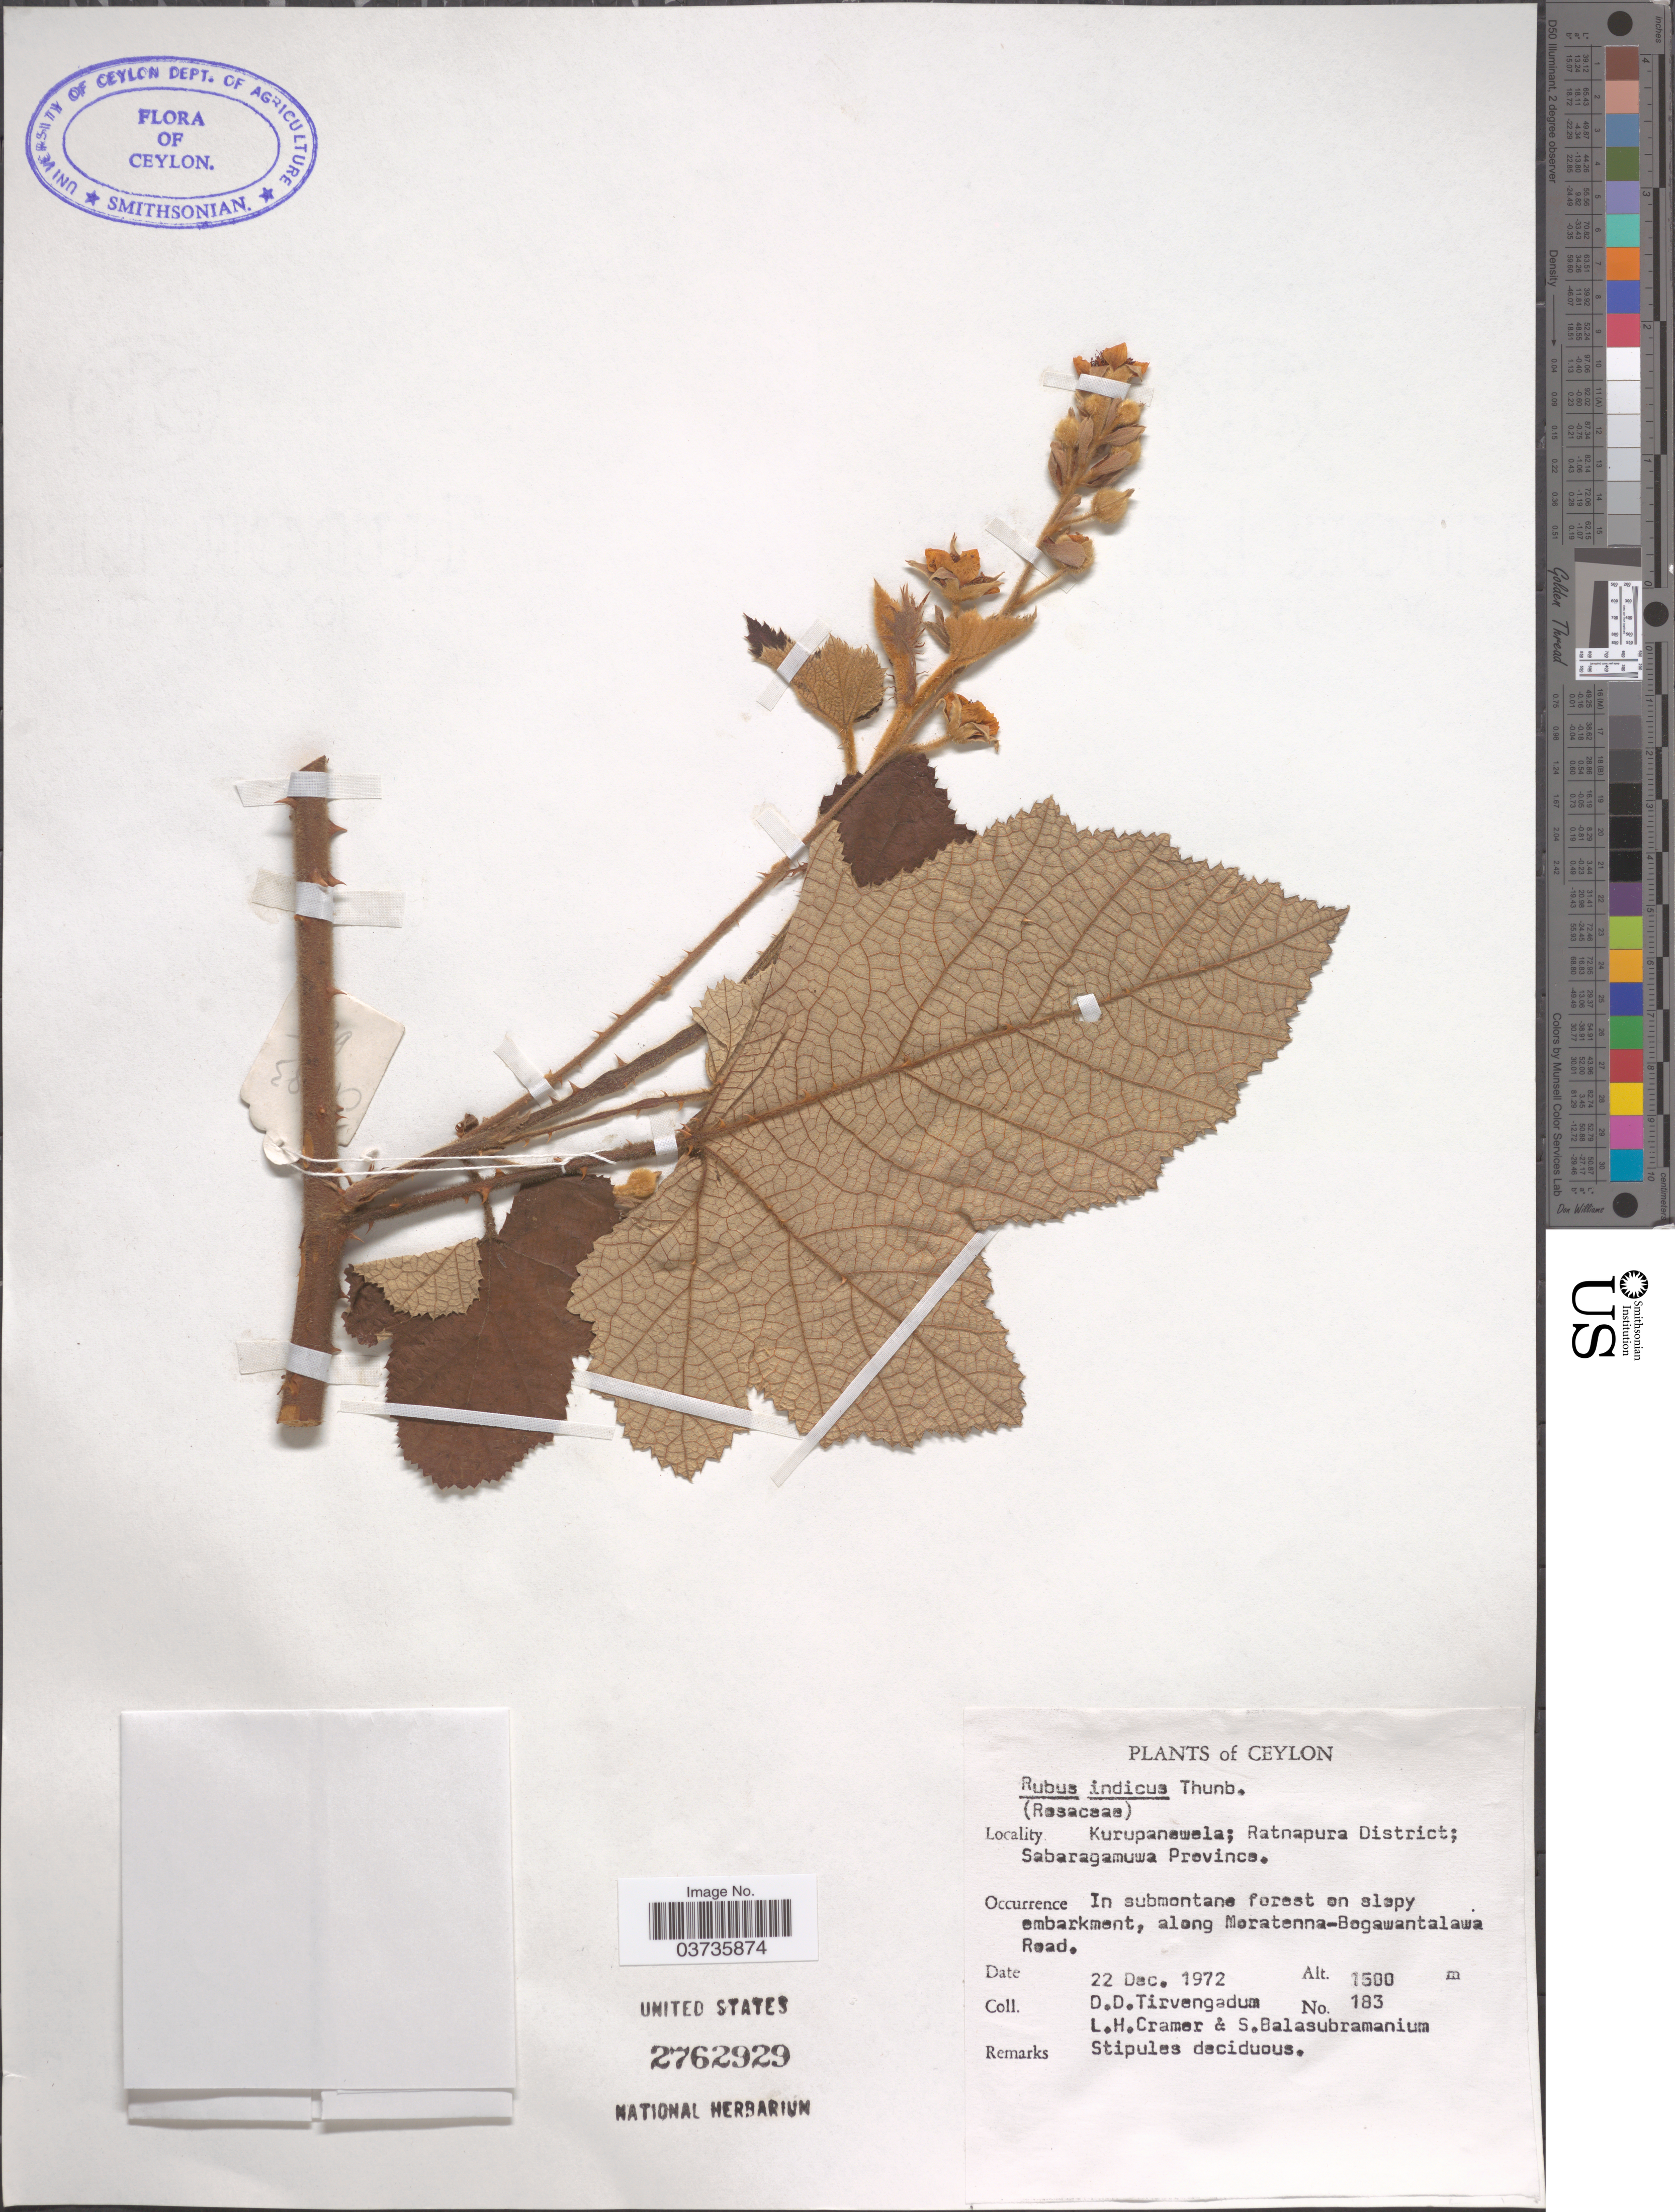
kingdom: Plantae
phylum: Tracheophyta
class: Magnoliopsida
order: Rosales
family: Rosaceae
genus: Rubus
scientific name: Rubus indicus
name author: Lesch. ex Ser.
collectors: D. Tirvengadum, L. H. Cramer & S. Balasubramanium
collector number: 183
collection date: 1972-12-22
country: Sri Lanka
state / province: Sabaragamuwa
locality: Ceylon. Kurupanewela; Ratnapura District. Along Moratenna-Bogawantalawa Road.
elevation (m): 1500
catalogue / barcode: US 2762929